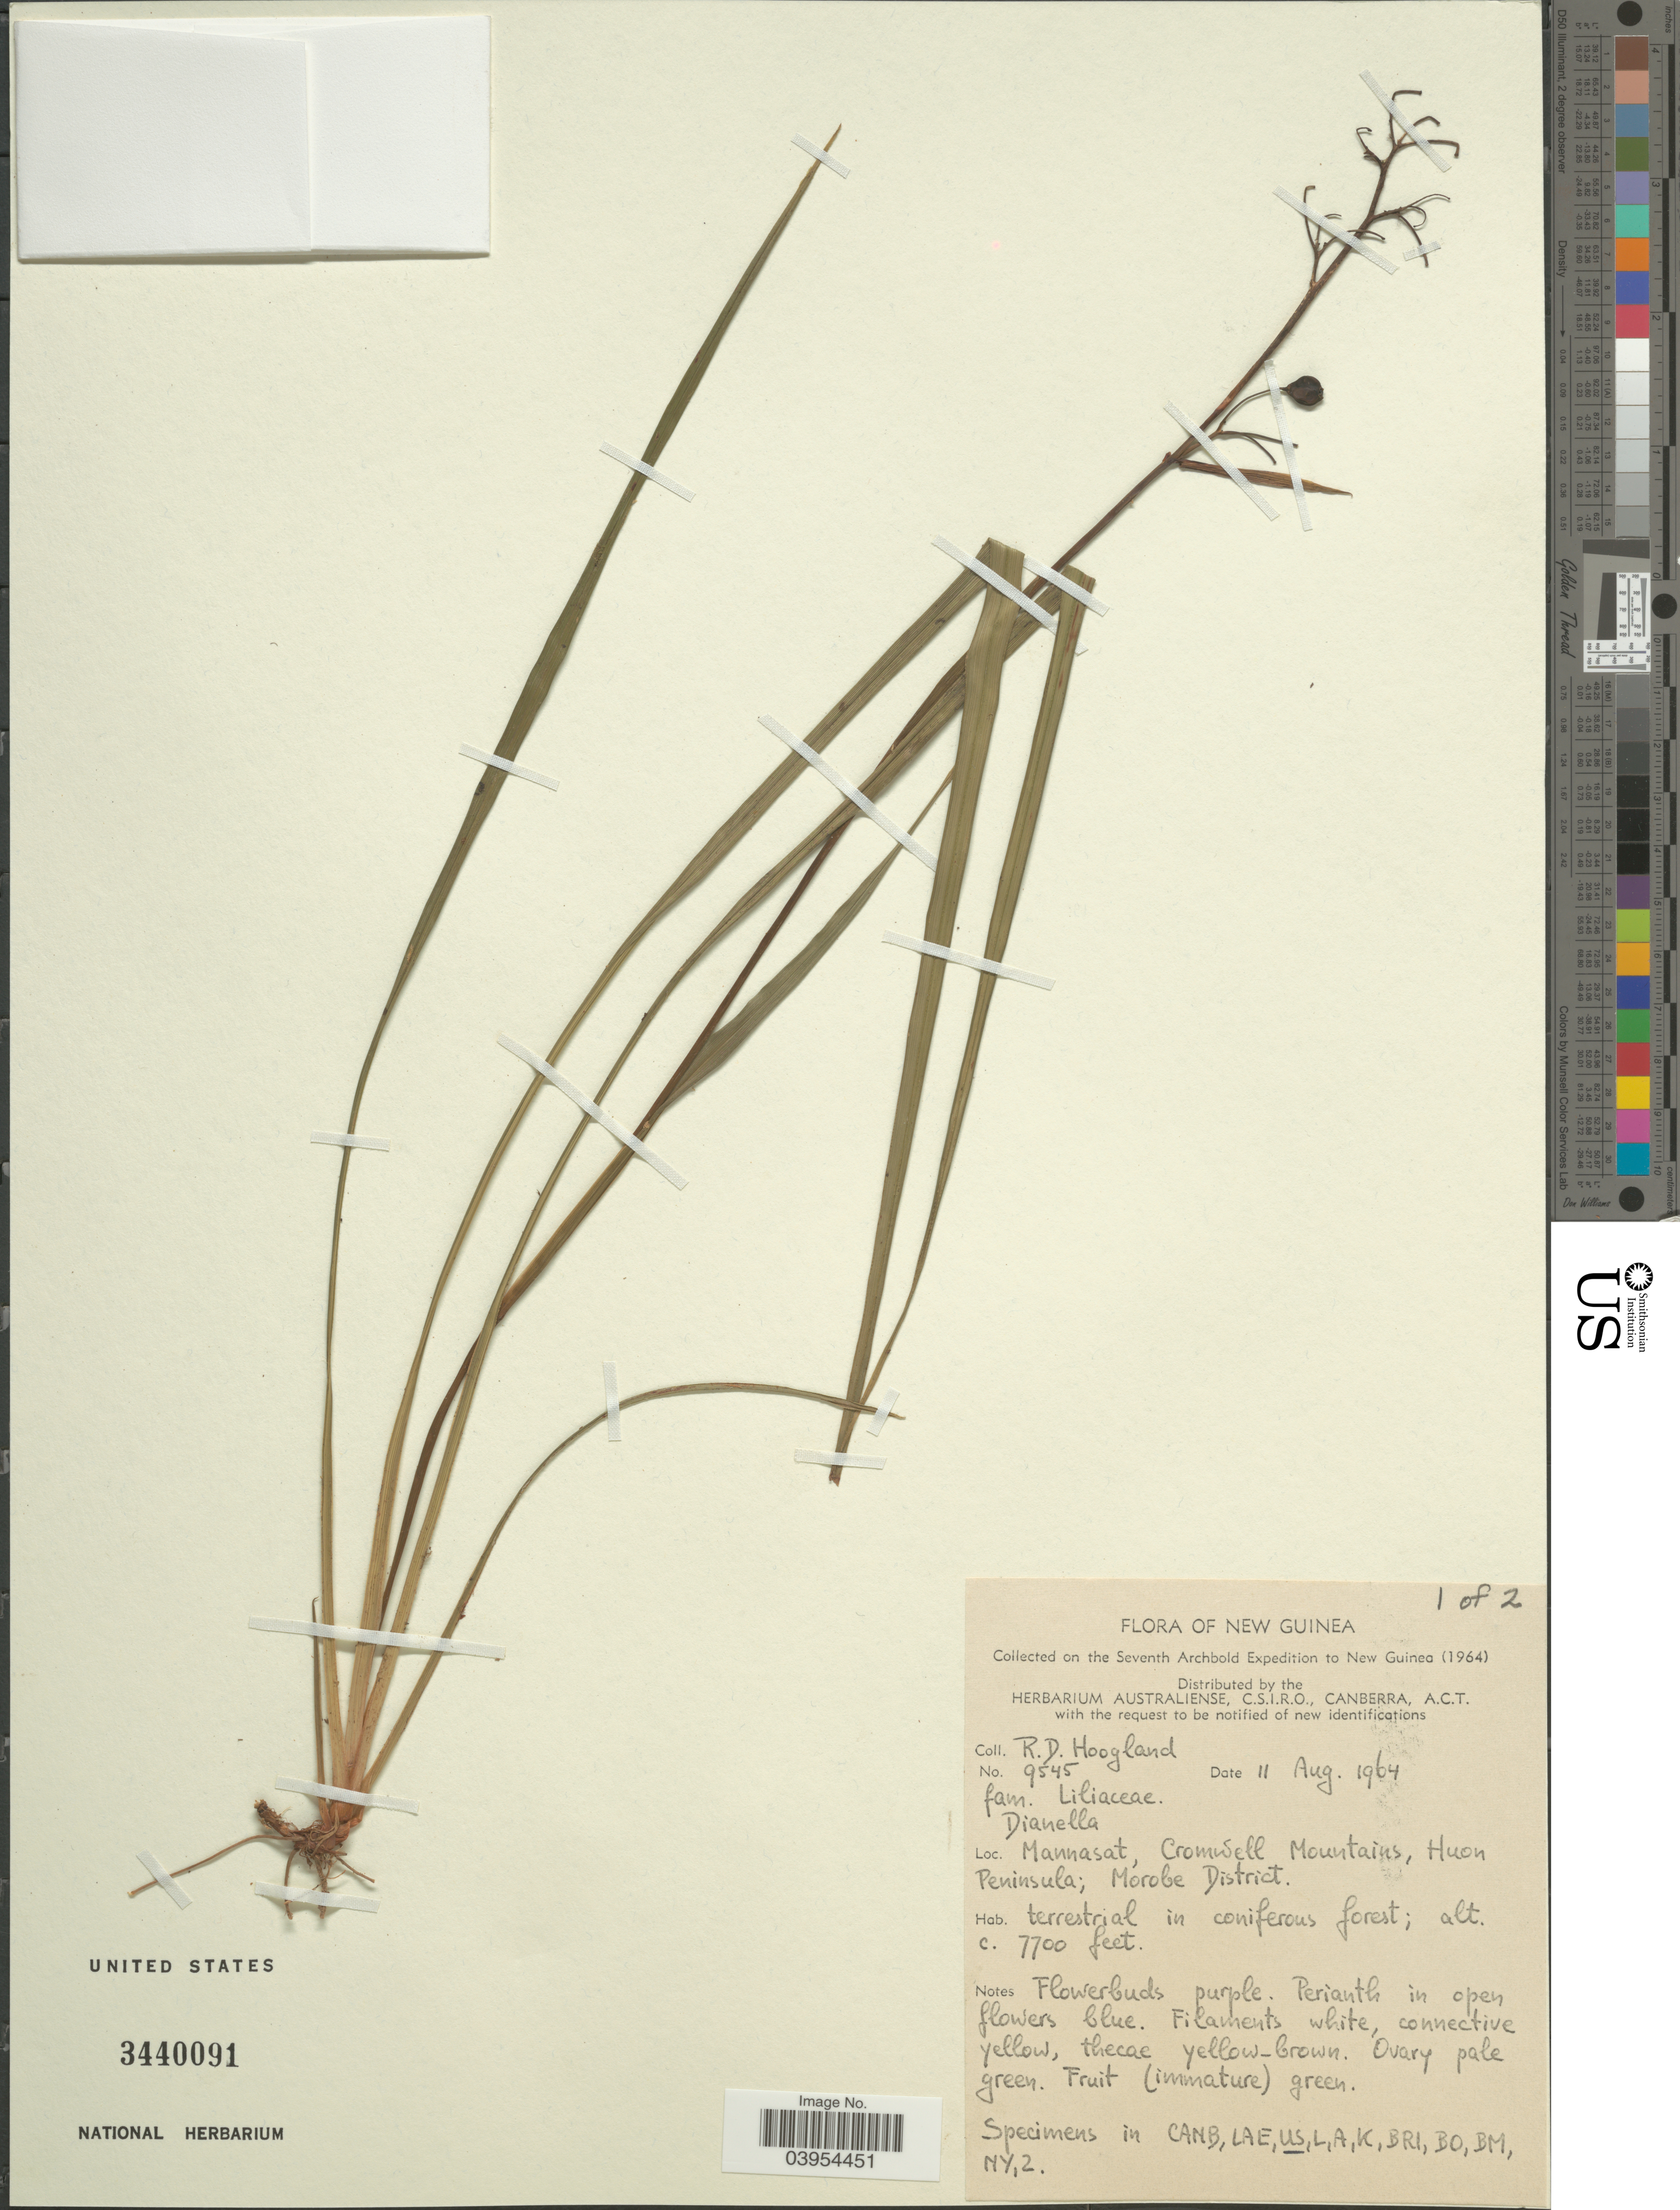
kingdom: Plantae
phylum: Tracheophyta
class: Liliopsida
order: Asparagales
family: Asphodelaceae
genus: Dianella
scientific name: Dianella sp.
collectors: R. D. Hoogland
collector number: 9545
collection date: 1964-08-11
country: Papua New Guinea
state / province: Morobe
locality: New Guinea. Mannasat, Cromwell Mountains, Huon Peninsula; Morobe District.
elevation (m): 2347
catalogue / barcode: US 3440091